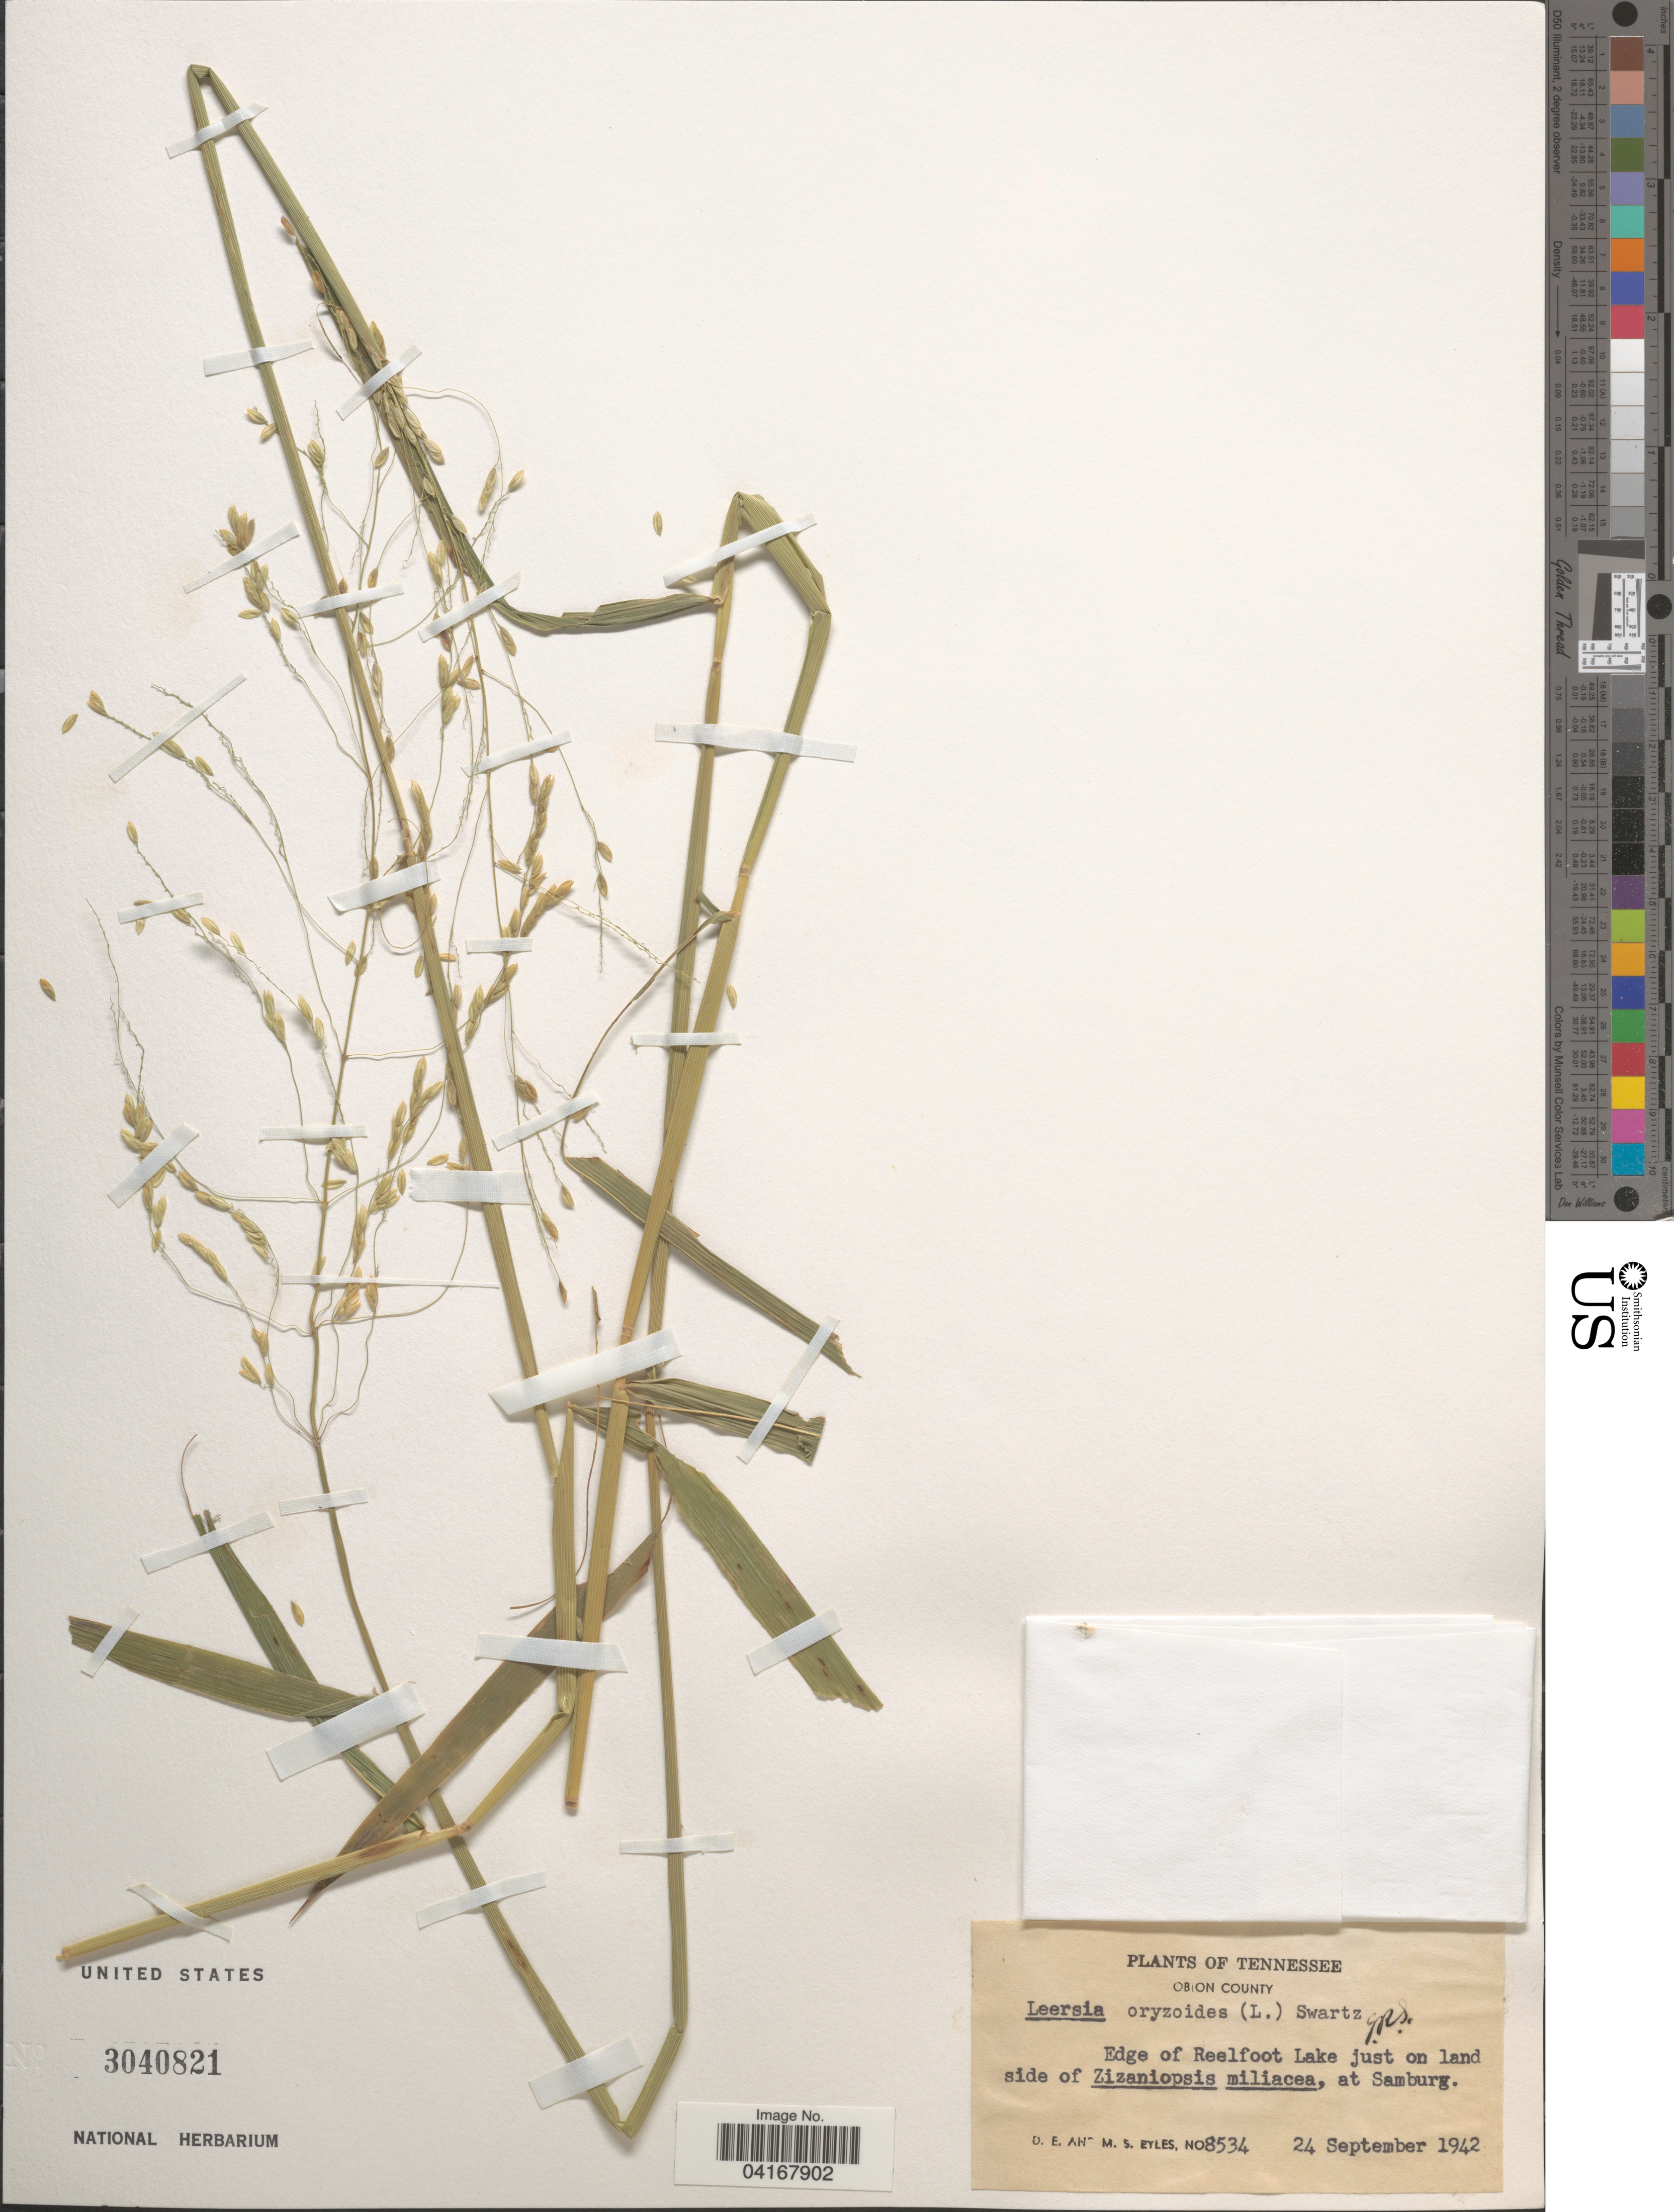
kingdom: Plantae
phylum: Tracheophyta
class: Liliopsida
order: Poales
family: Poaceae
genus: Leersia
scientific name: Leersia oryzoides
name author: (L.) Sw.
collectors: D. Eyles & M. Eyles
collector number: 8534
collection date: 1942-09-24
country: United States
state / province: Tennessee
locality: Obion County. Edge of Reelfoot Lake just on land side, at Samburg.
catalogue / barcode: US 3040821